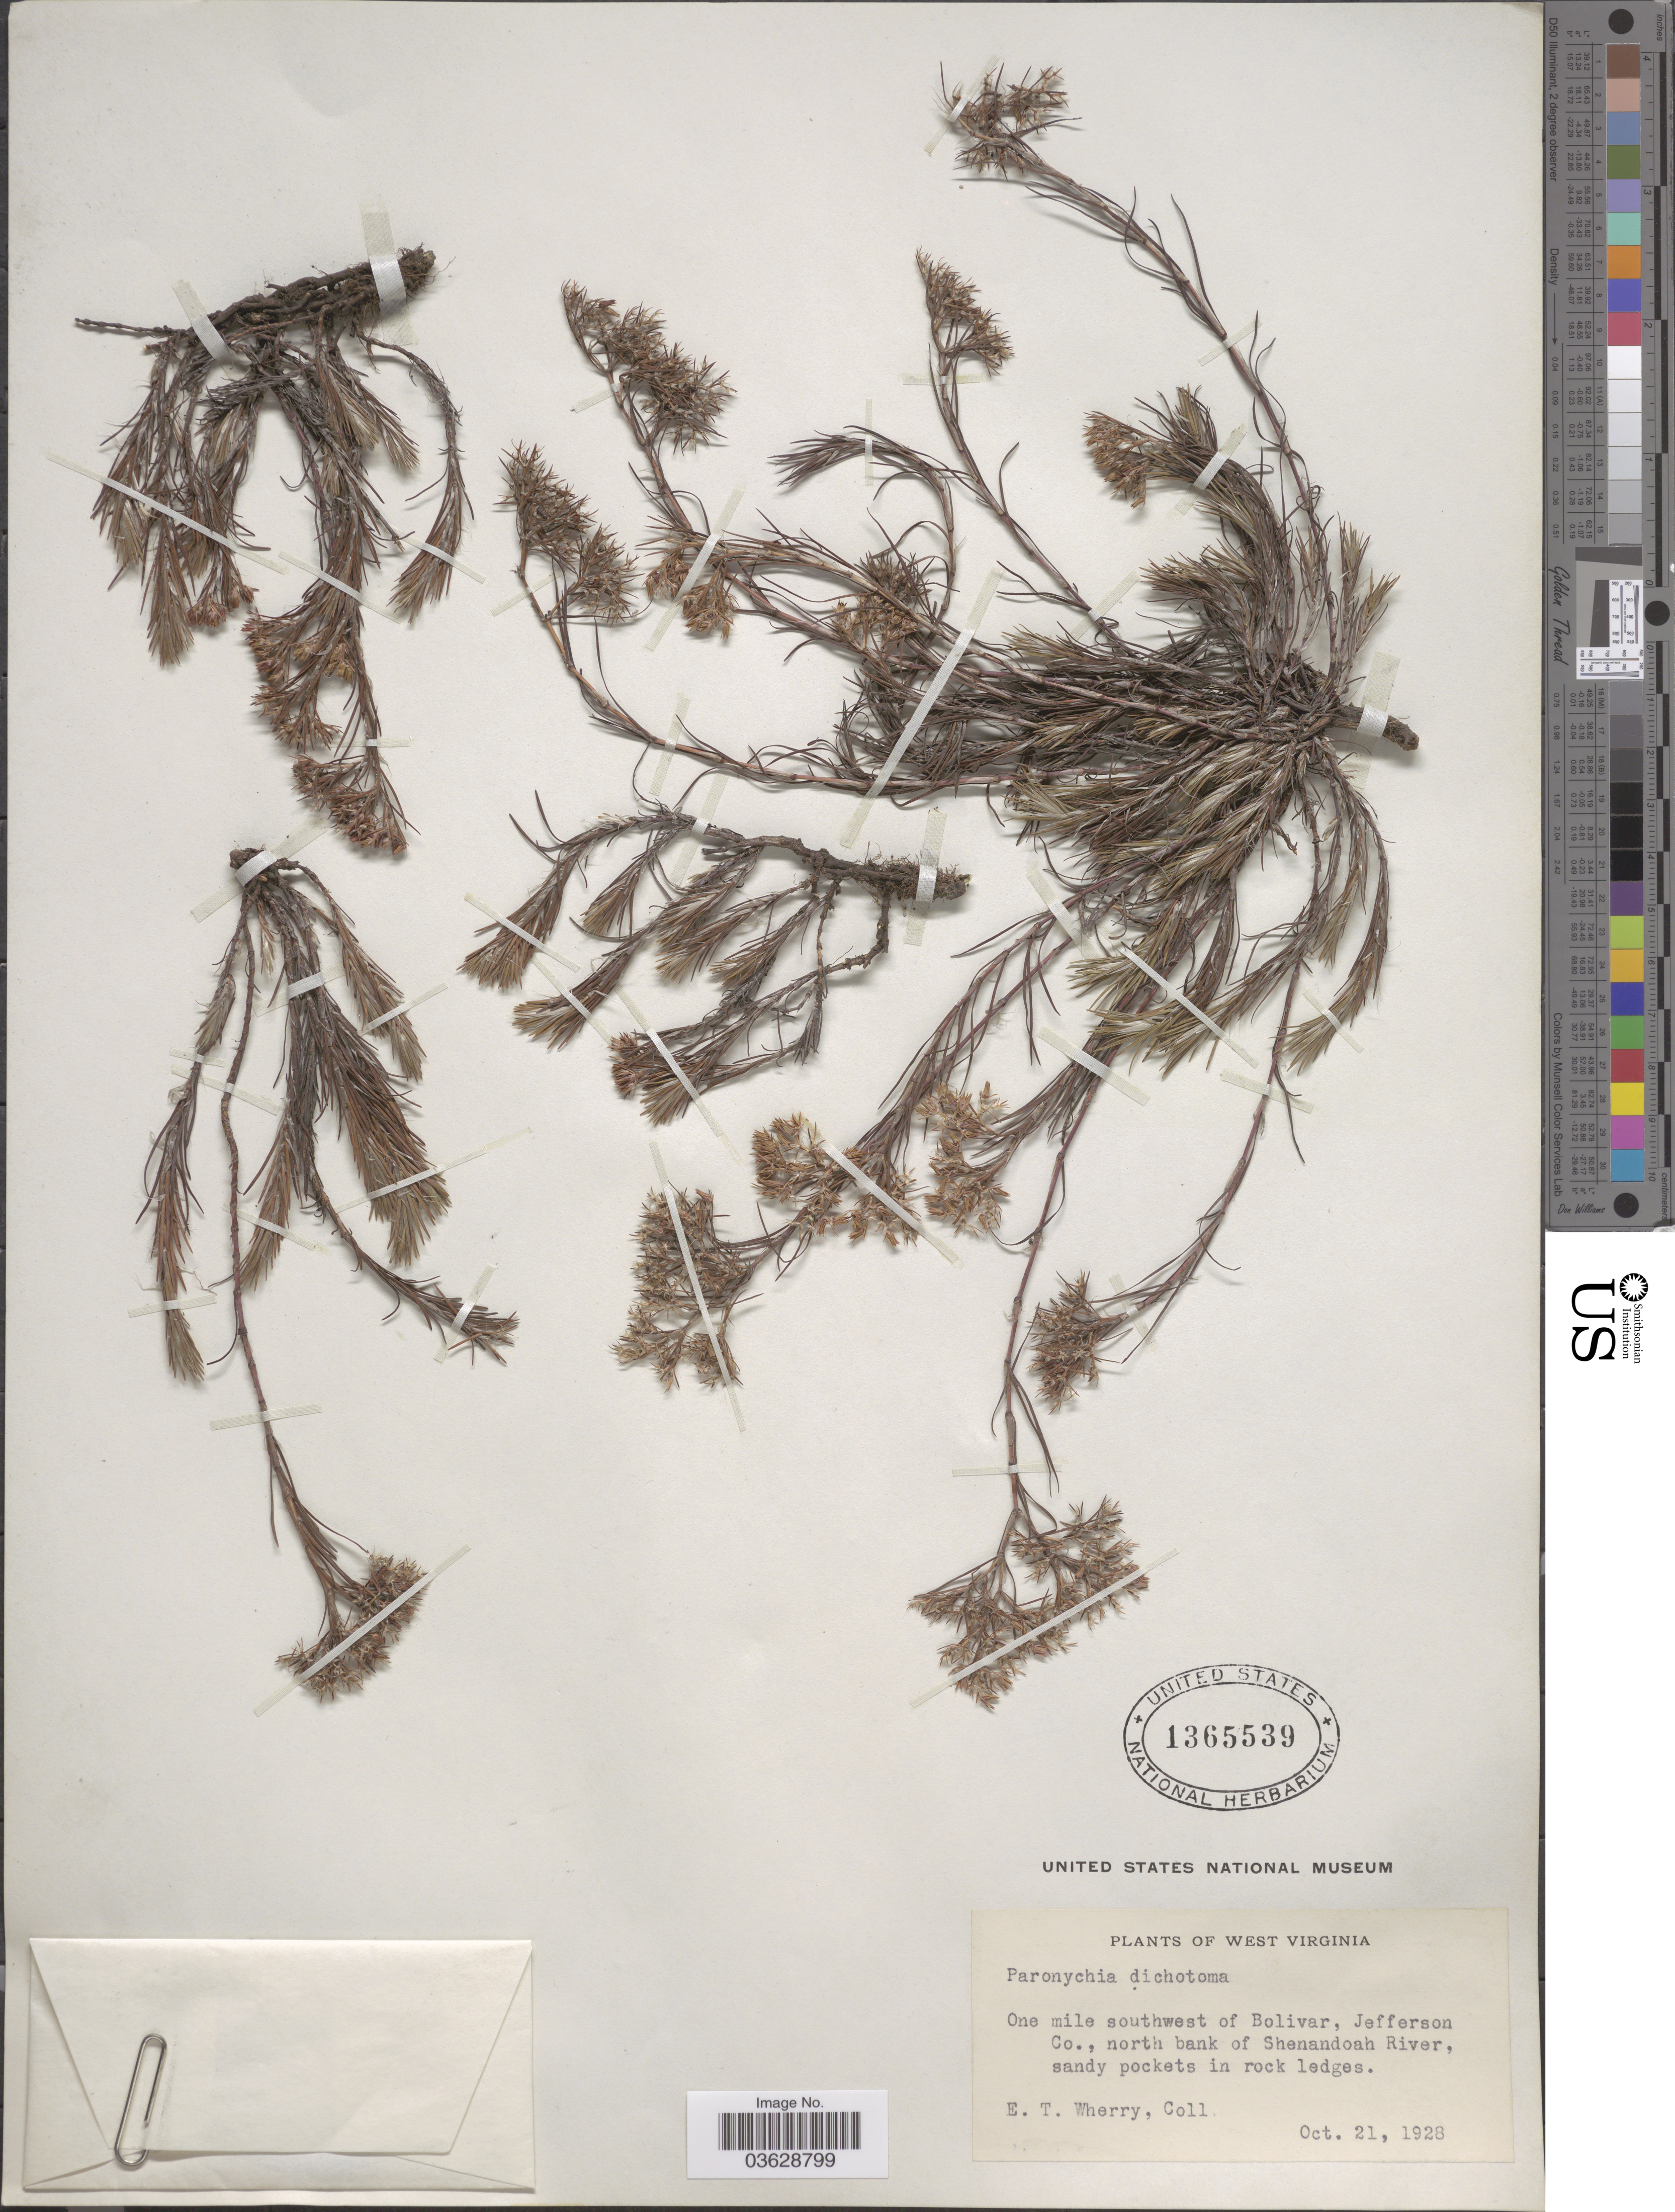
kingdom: Plantae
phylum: Tracheophyta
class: Magnoliopsida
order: Caryophyllales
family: Caryophyllaceae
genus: Paronychia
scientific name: Paronychia virginica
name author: Spreng.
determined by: Strong, Mark T., (BOT), Smithsonian Institution - National Museum of Natural History (UNITED STATES)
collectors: E. T. Wherry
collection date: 1928-10-21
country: United States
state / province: West Virginia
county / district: Jefferson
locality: One mile southwest of Bolivar, Jefferson Co., north bank of Shenandoah River.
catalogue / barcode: US 1365539